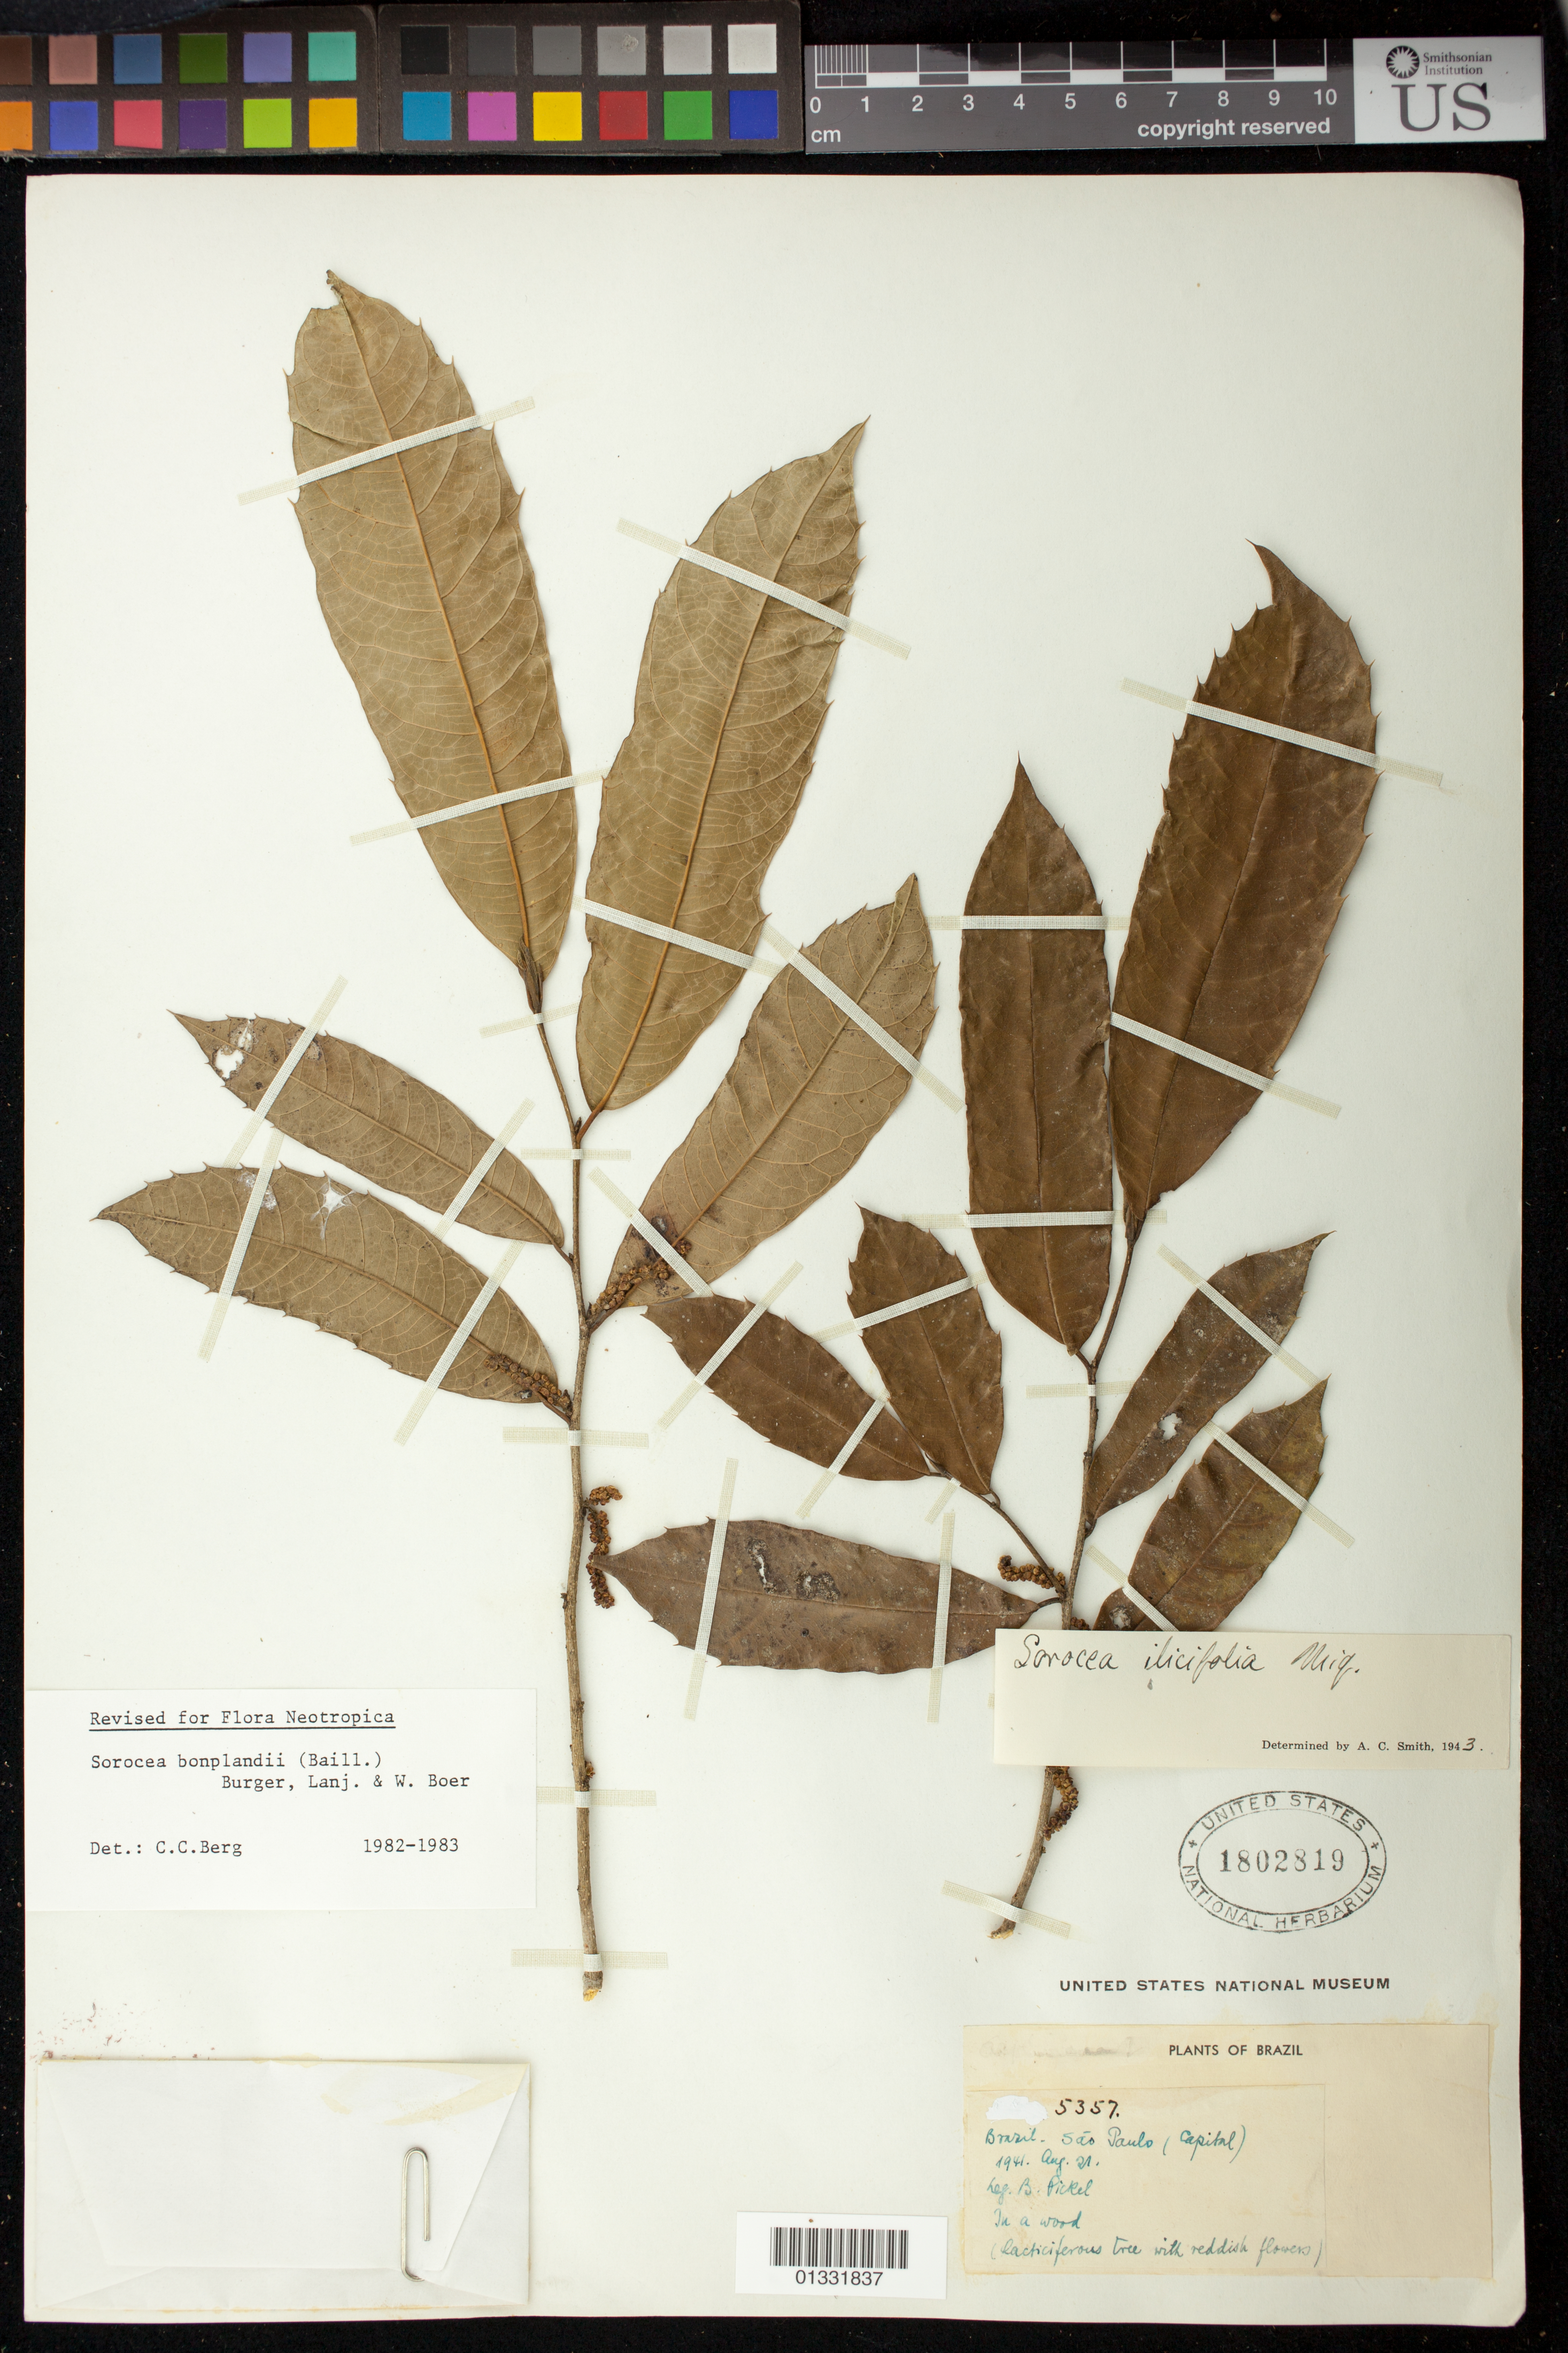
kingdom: Plantae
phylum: Tracheophyta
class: Magnoliopsida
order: Rosales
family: Moraceae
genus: Sorocea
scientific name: Sorocea bonplandii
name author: (Baill.) W.C. Burger et al.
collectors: B. J. Pickel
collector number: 5357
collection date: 1941-08-21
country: Brazil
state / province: São Paulo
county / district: São Paulo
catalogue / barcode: US 1802819